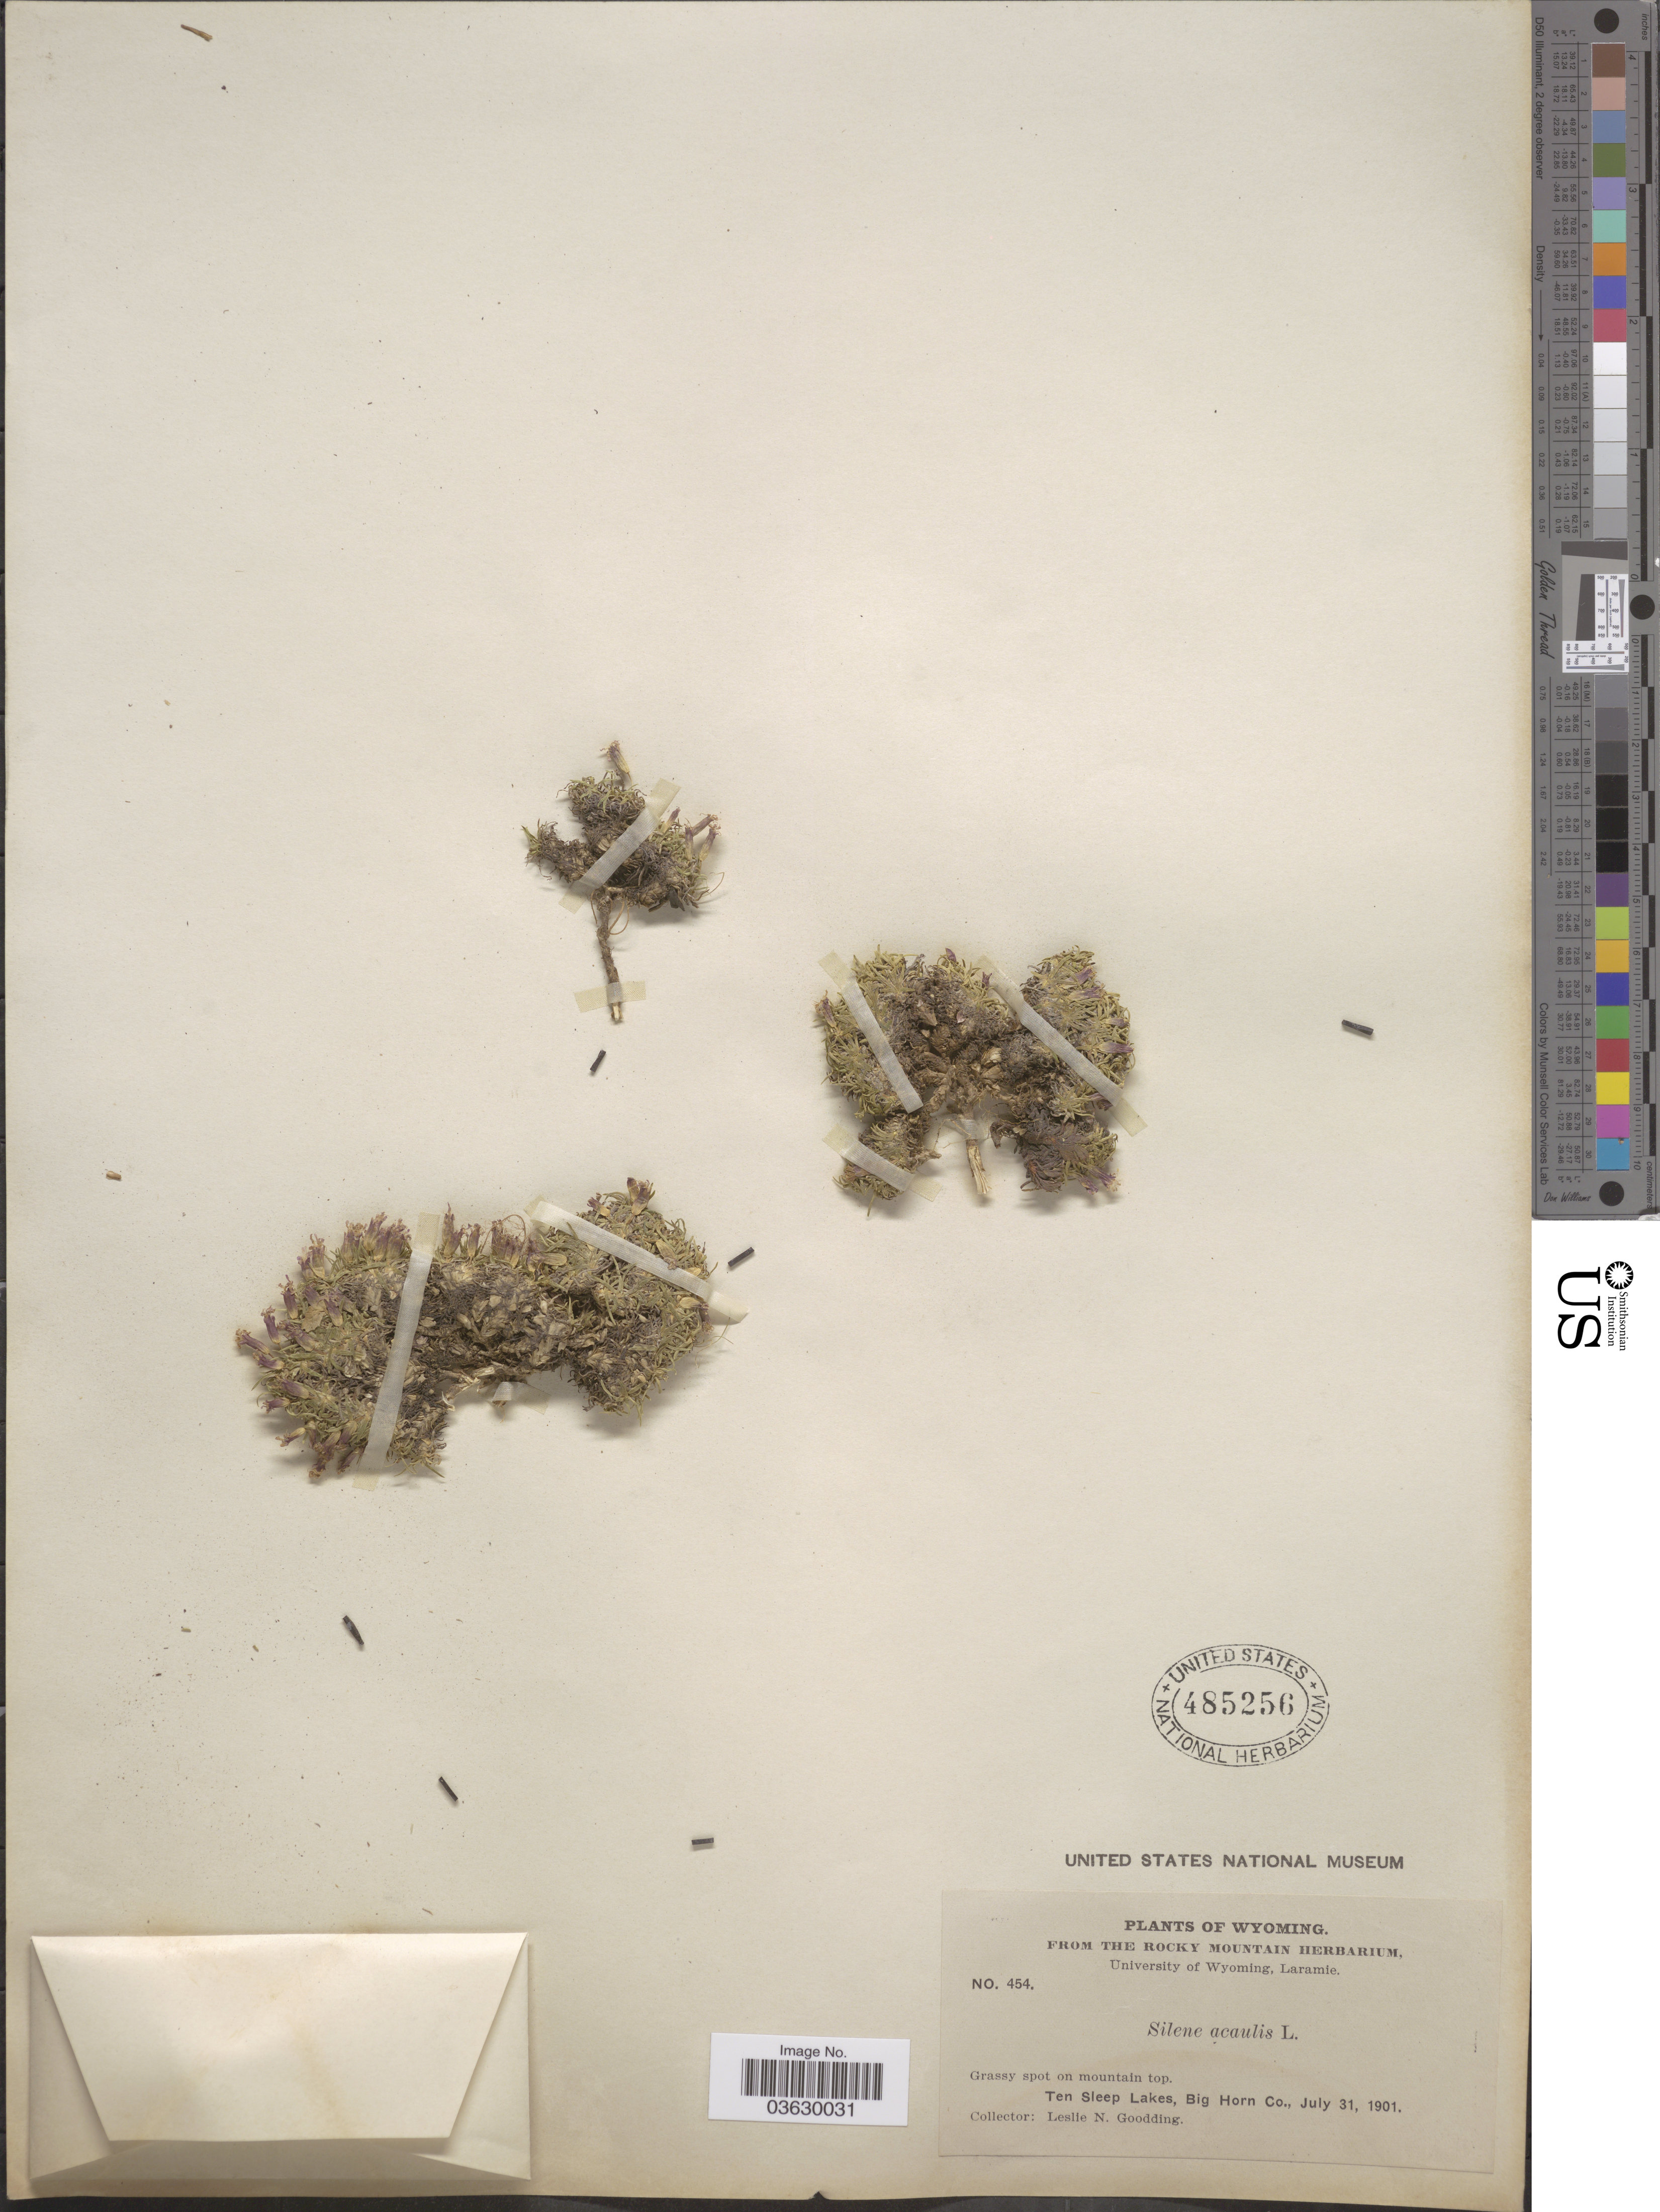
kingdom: Plantae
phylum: Tracheophyta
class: Magnoliopsida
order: Caryophyllales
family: Caryophyllaceae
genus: Silene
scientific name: Silene acaulis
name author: (L.) Jacq.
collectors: L. N. Goodding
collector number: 454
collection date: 1901-07-31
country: United States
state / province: Wyoming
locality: Ten Sleep Lakes, Big Horn Co.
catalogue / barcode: US 485256